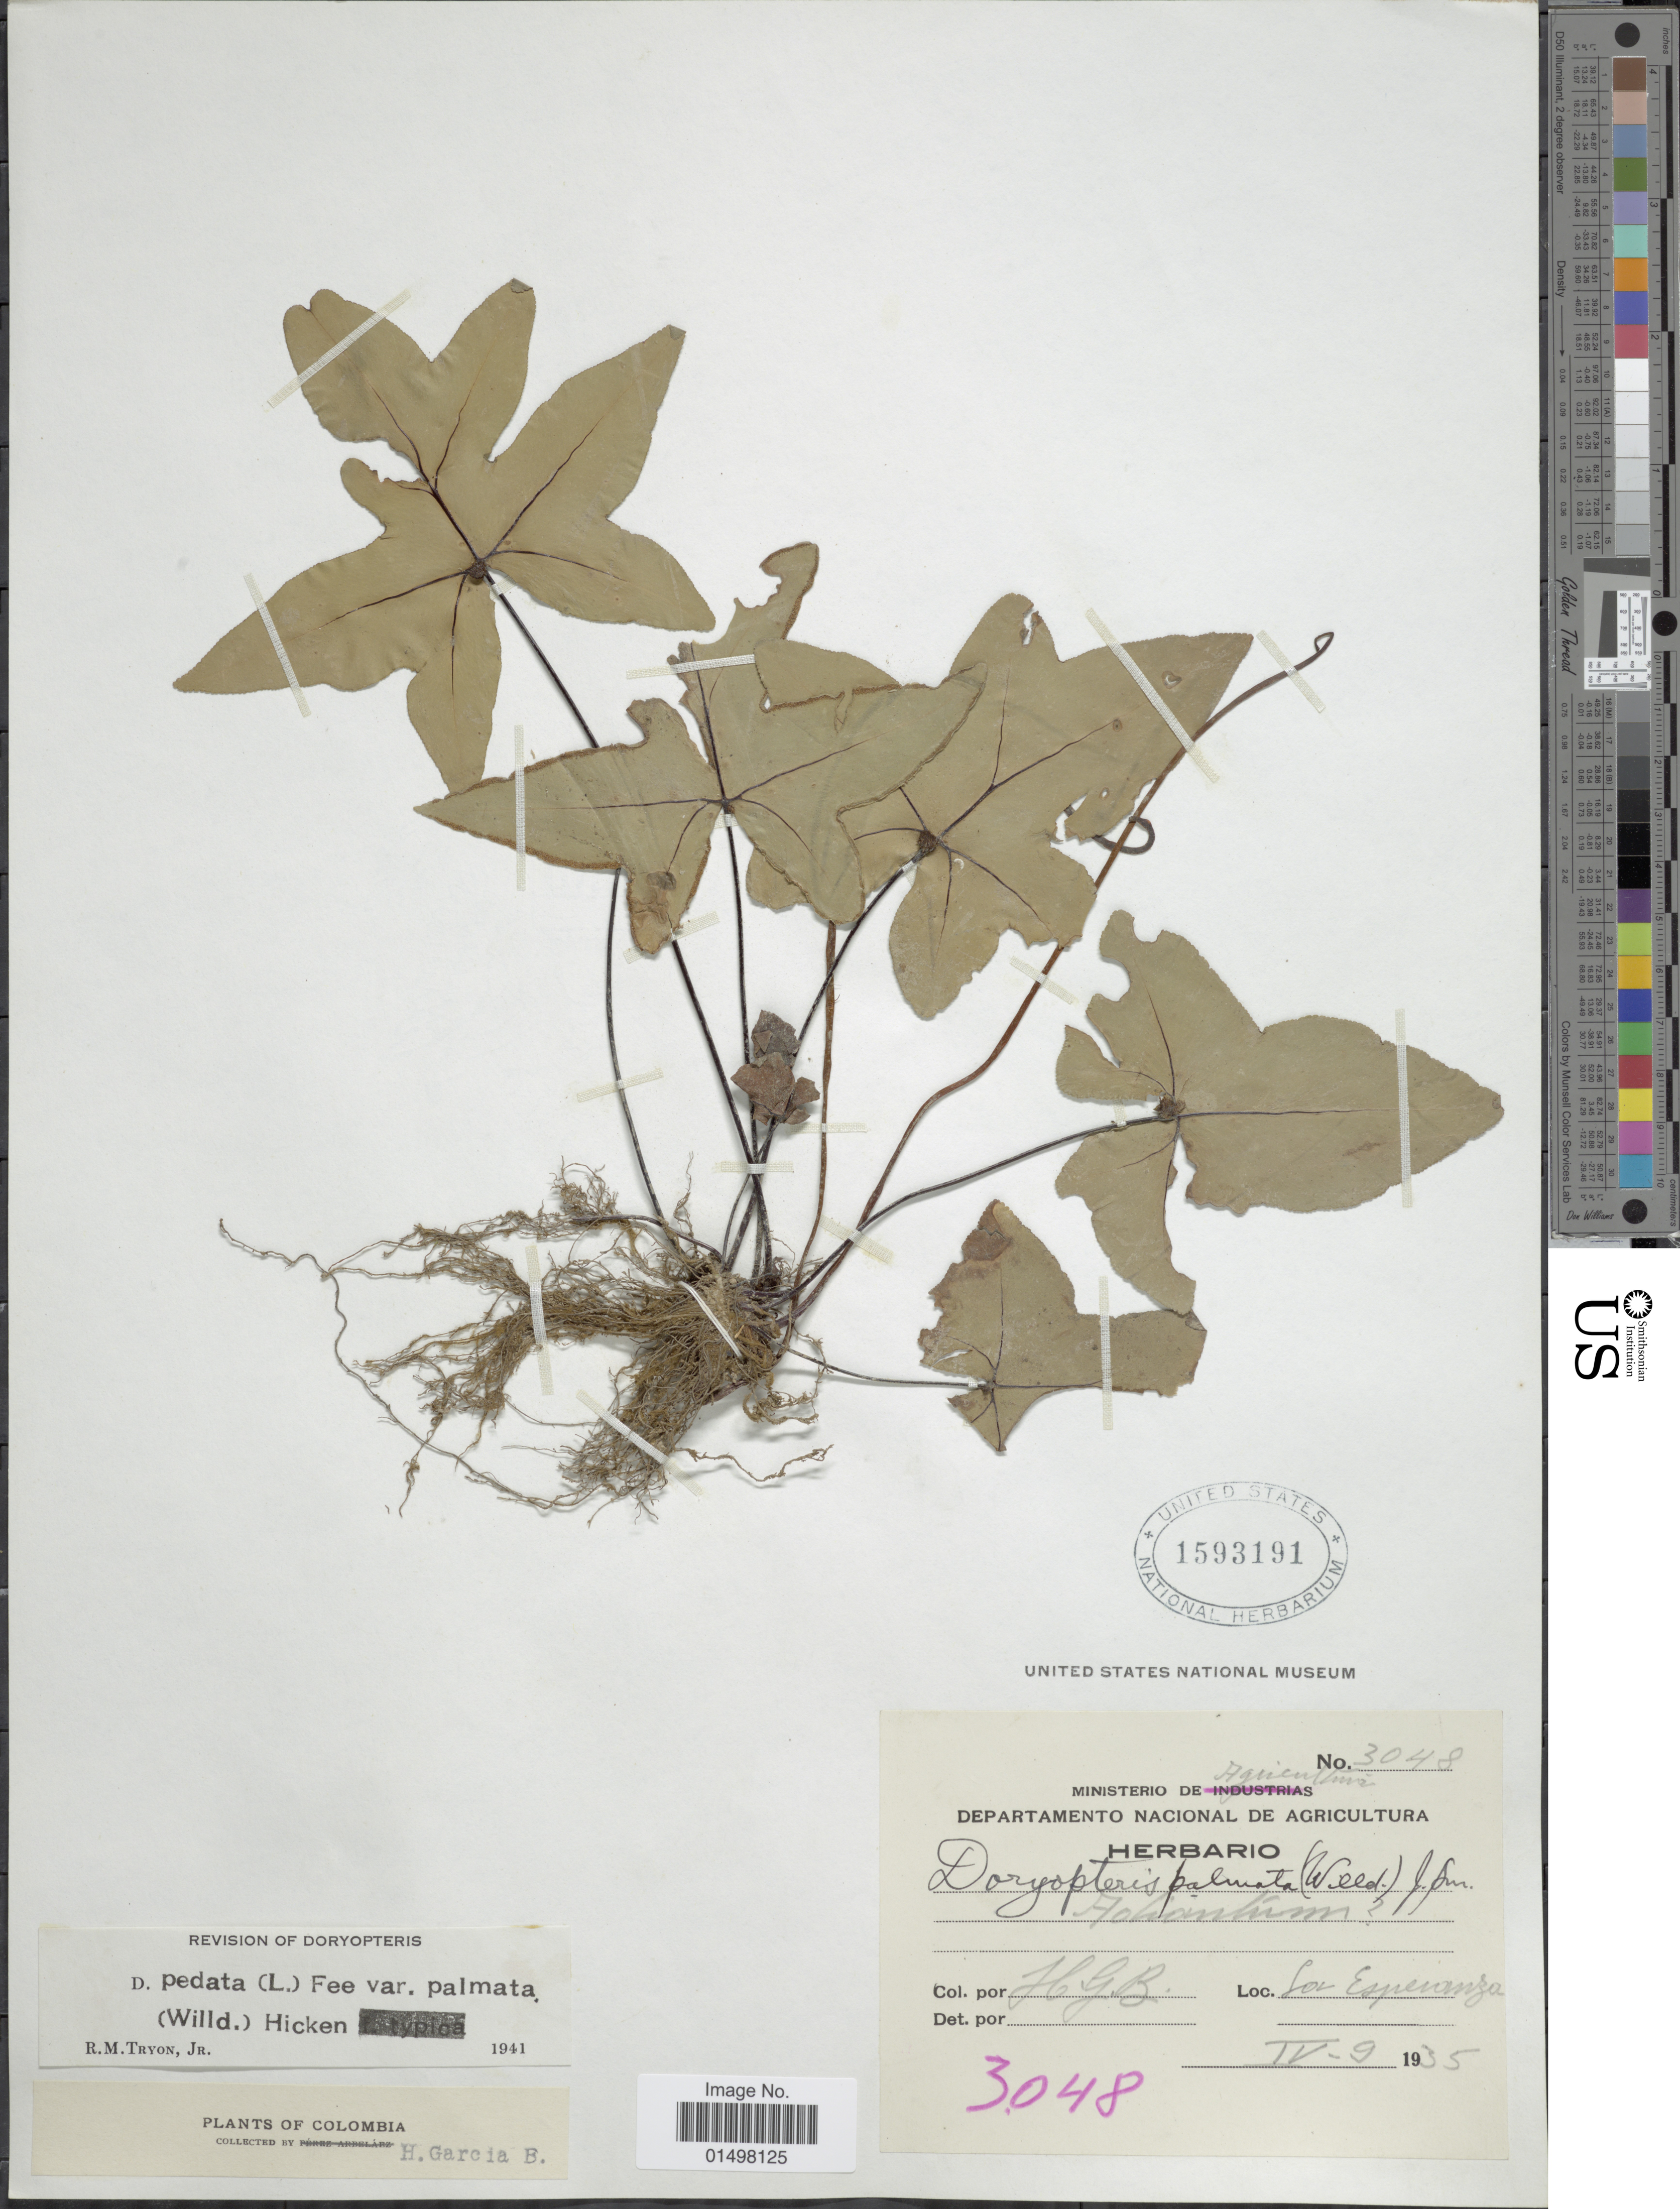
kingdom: Plantae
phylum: Tracheophyta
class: Polypodiopsida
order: Polypodiales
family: Pteridaceae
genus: Doryopteris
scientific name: Doryopteris pedata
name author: (L.) Fée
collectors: H. García Barriga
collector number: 3048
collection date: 1935-04-09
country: Colombia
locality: La Esperanza.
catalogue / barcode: US 1593191